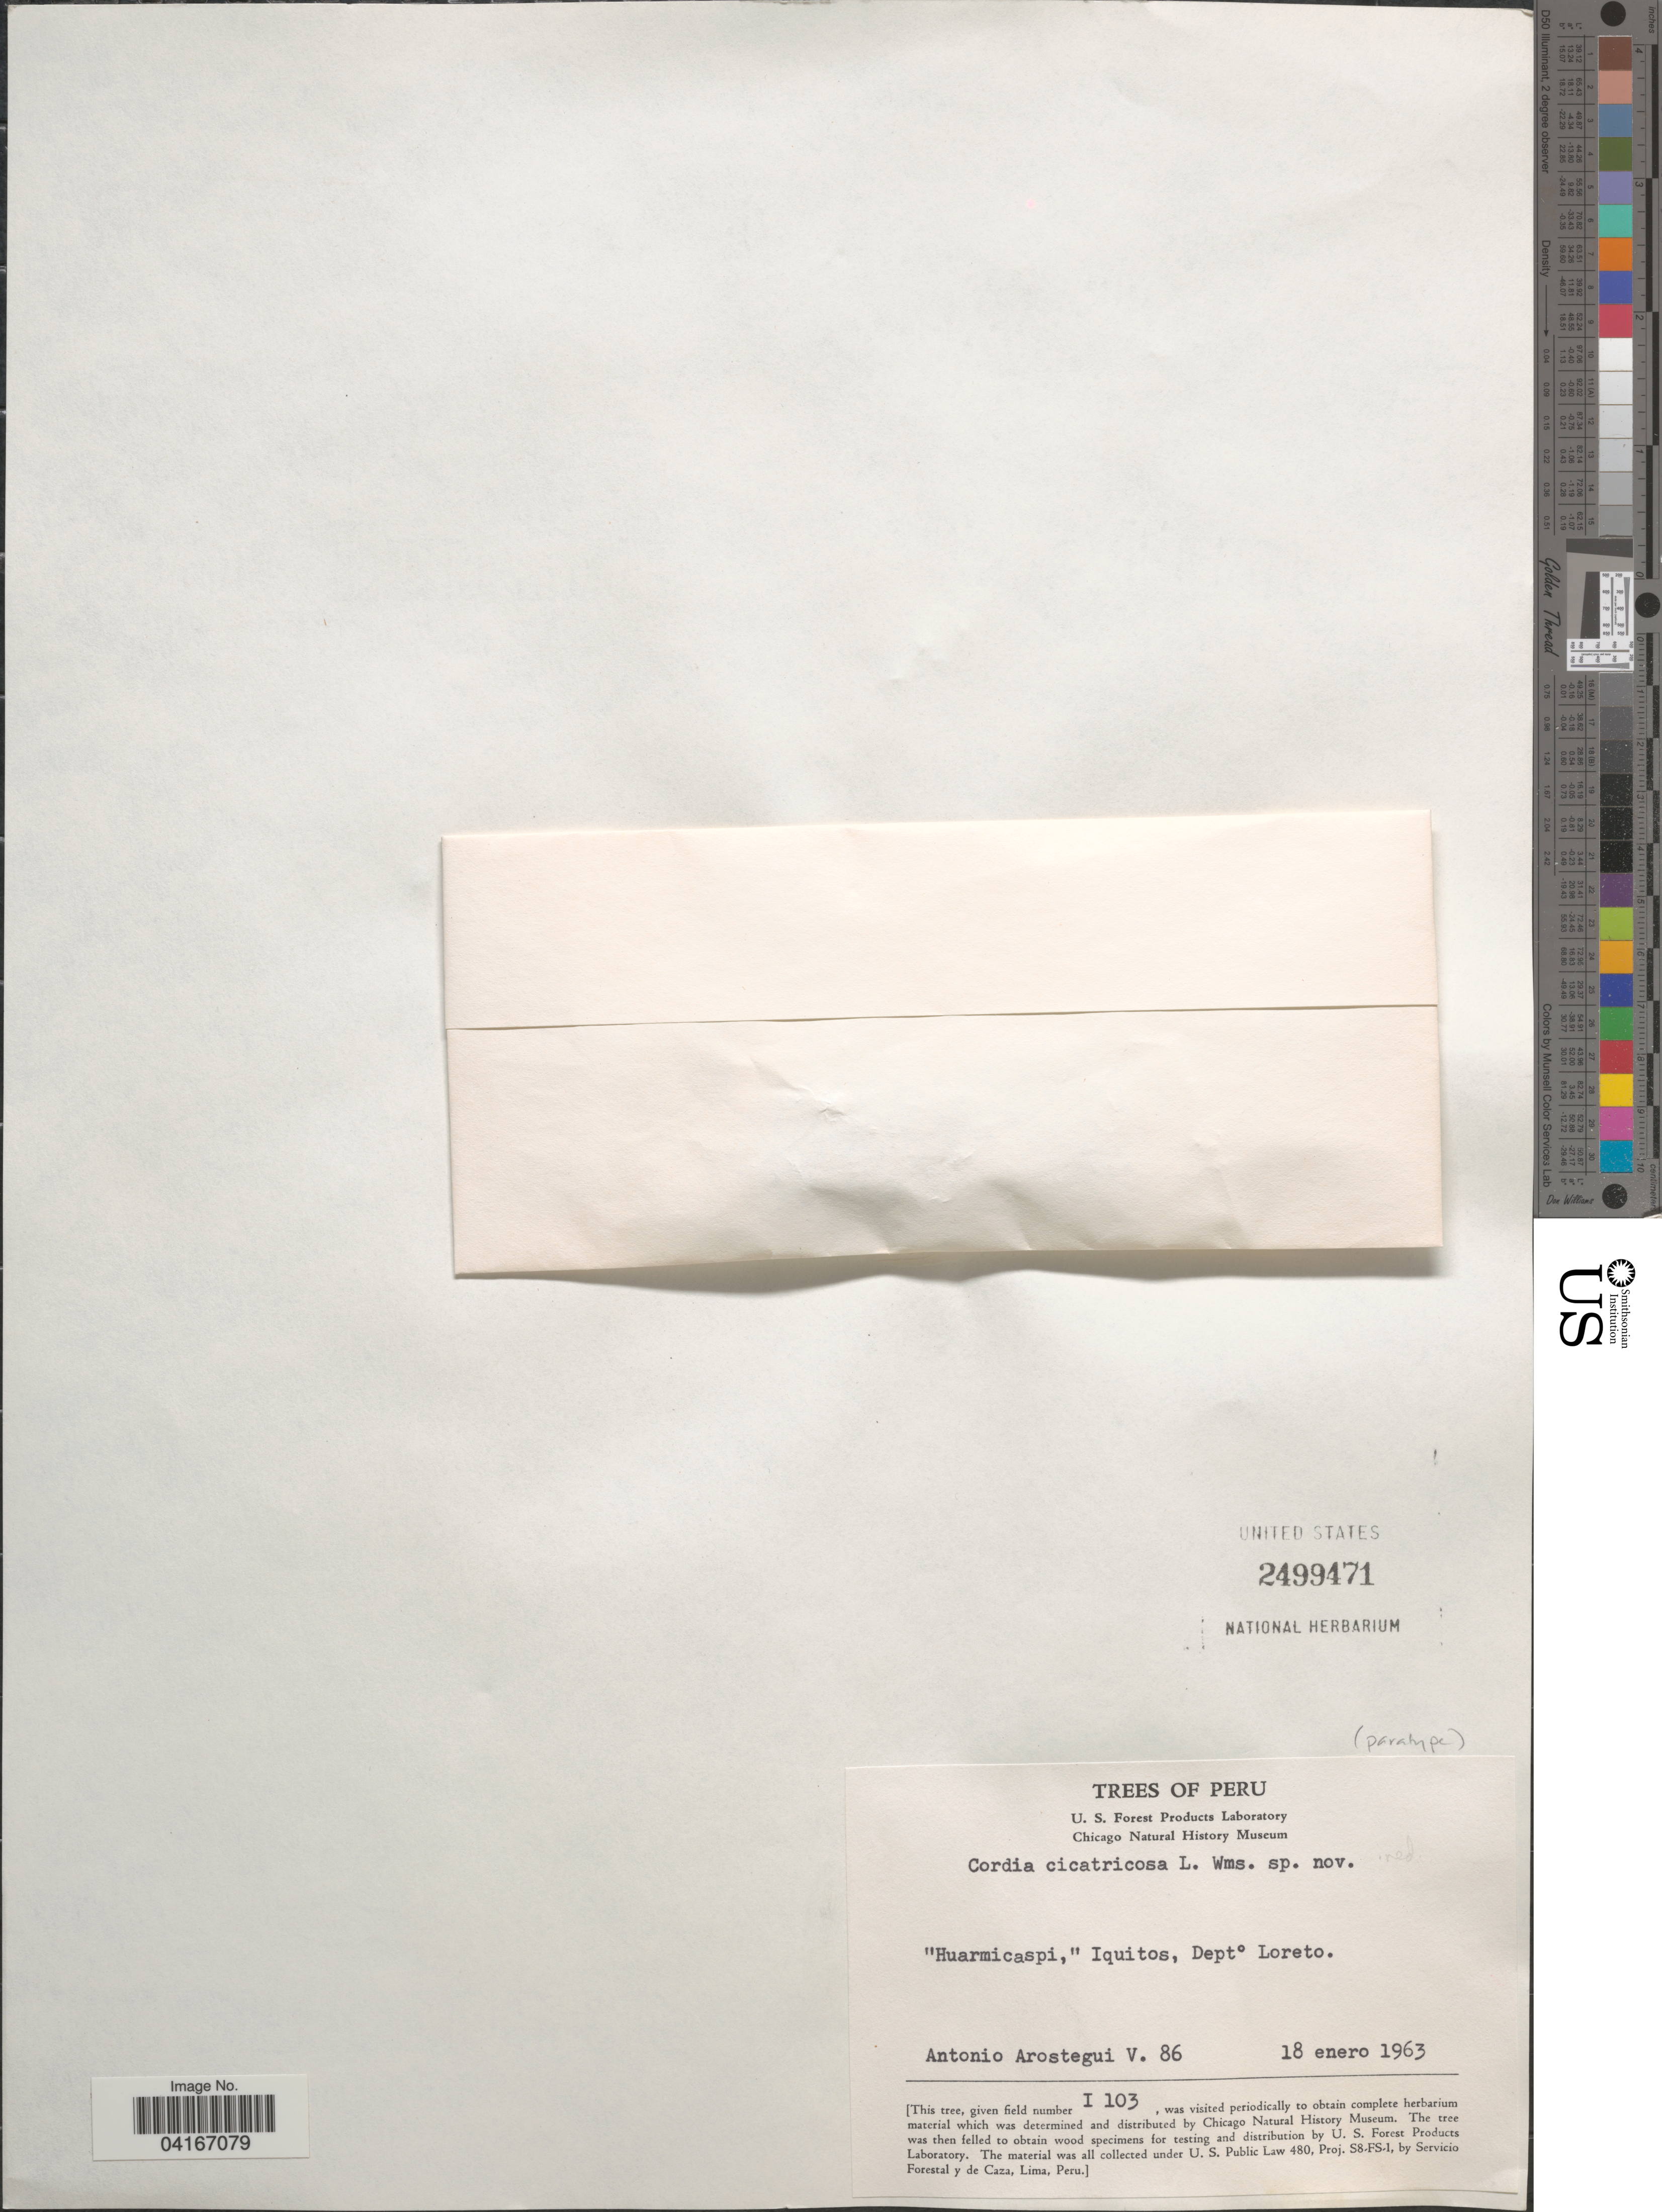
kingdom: Plantae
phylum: Tracheophyta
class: Magnoliopsida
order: Boraginales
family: Cordiaceae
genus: Cordia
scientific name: Cordia cicatricosa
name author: L.O. Williams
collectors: A. Arostegui V.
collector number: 86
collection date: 1963-01-18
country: Peru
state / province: Loreto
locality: Huarmicaspi,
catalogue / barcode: US 2499471